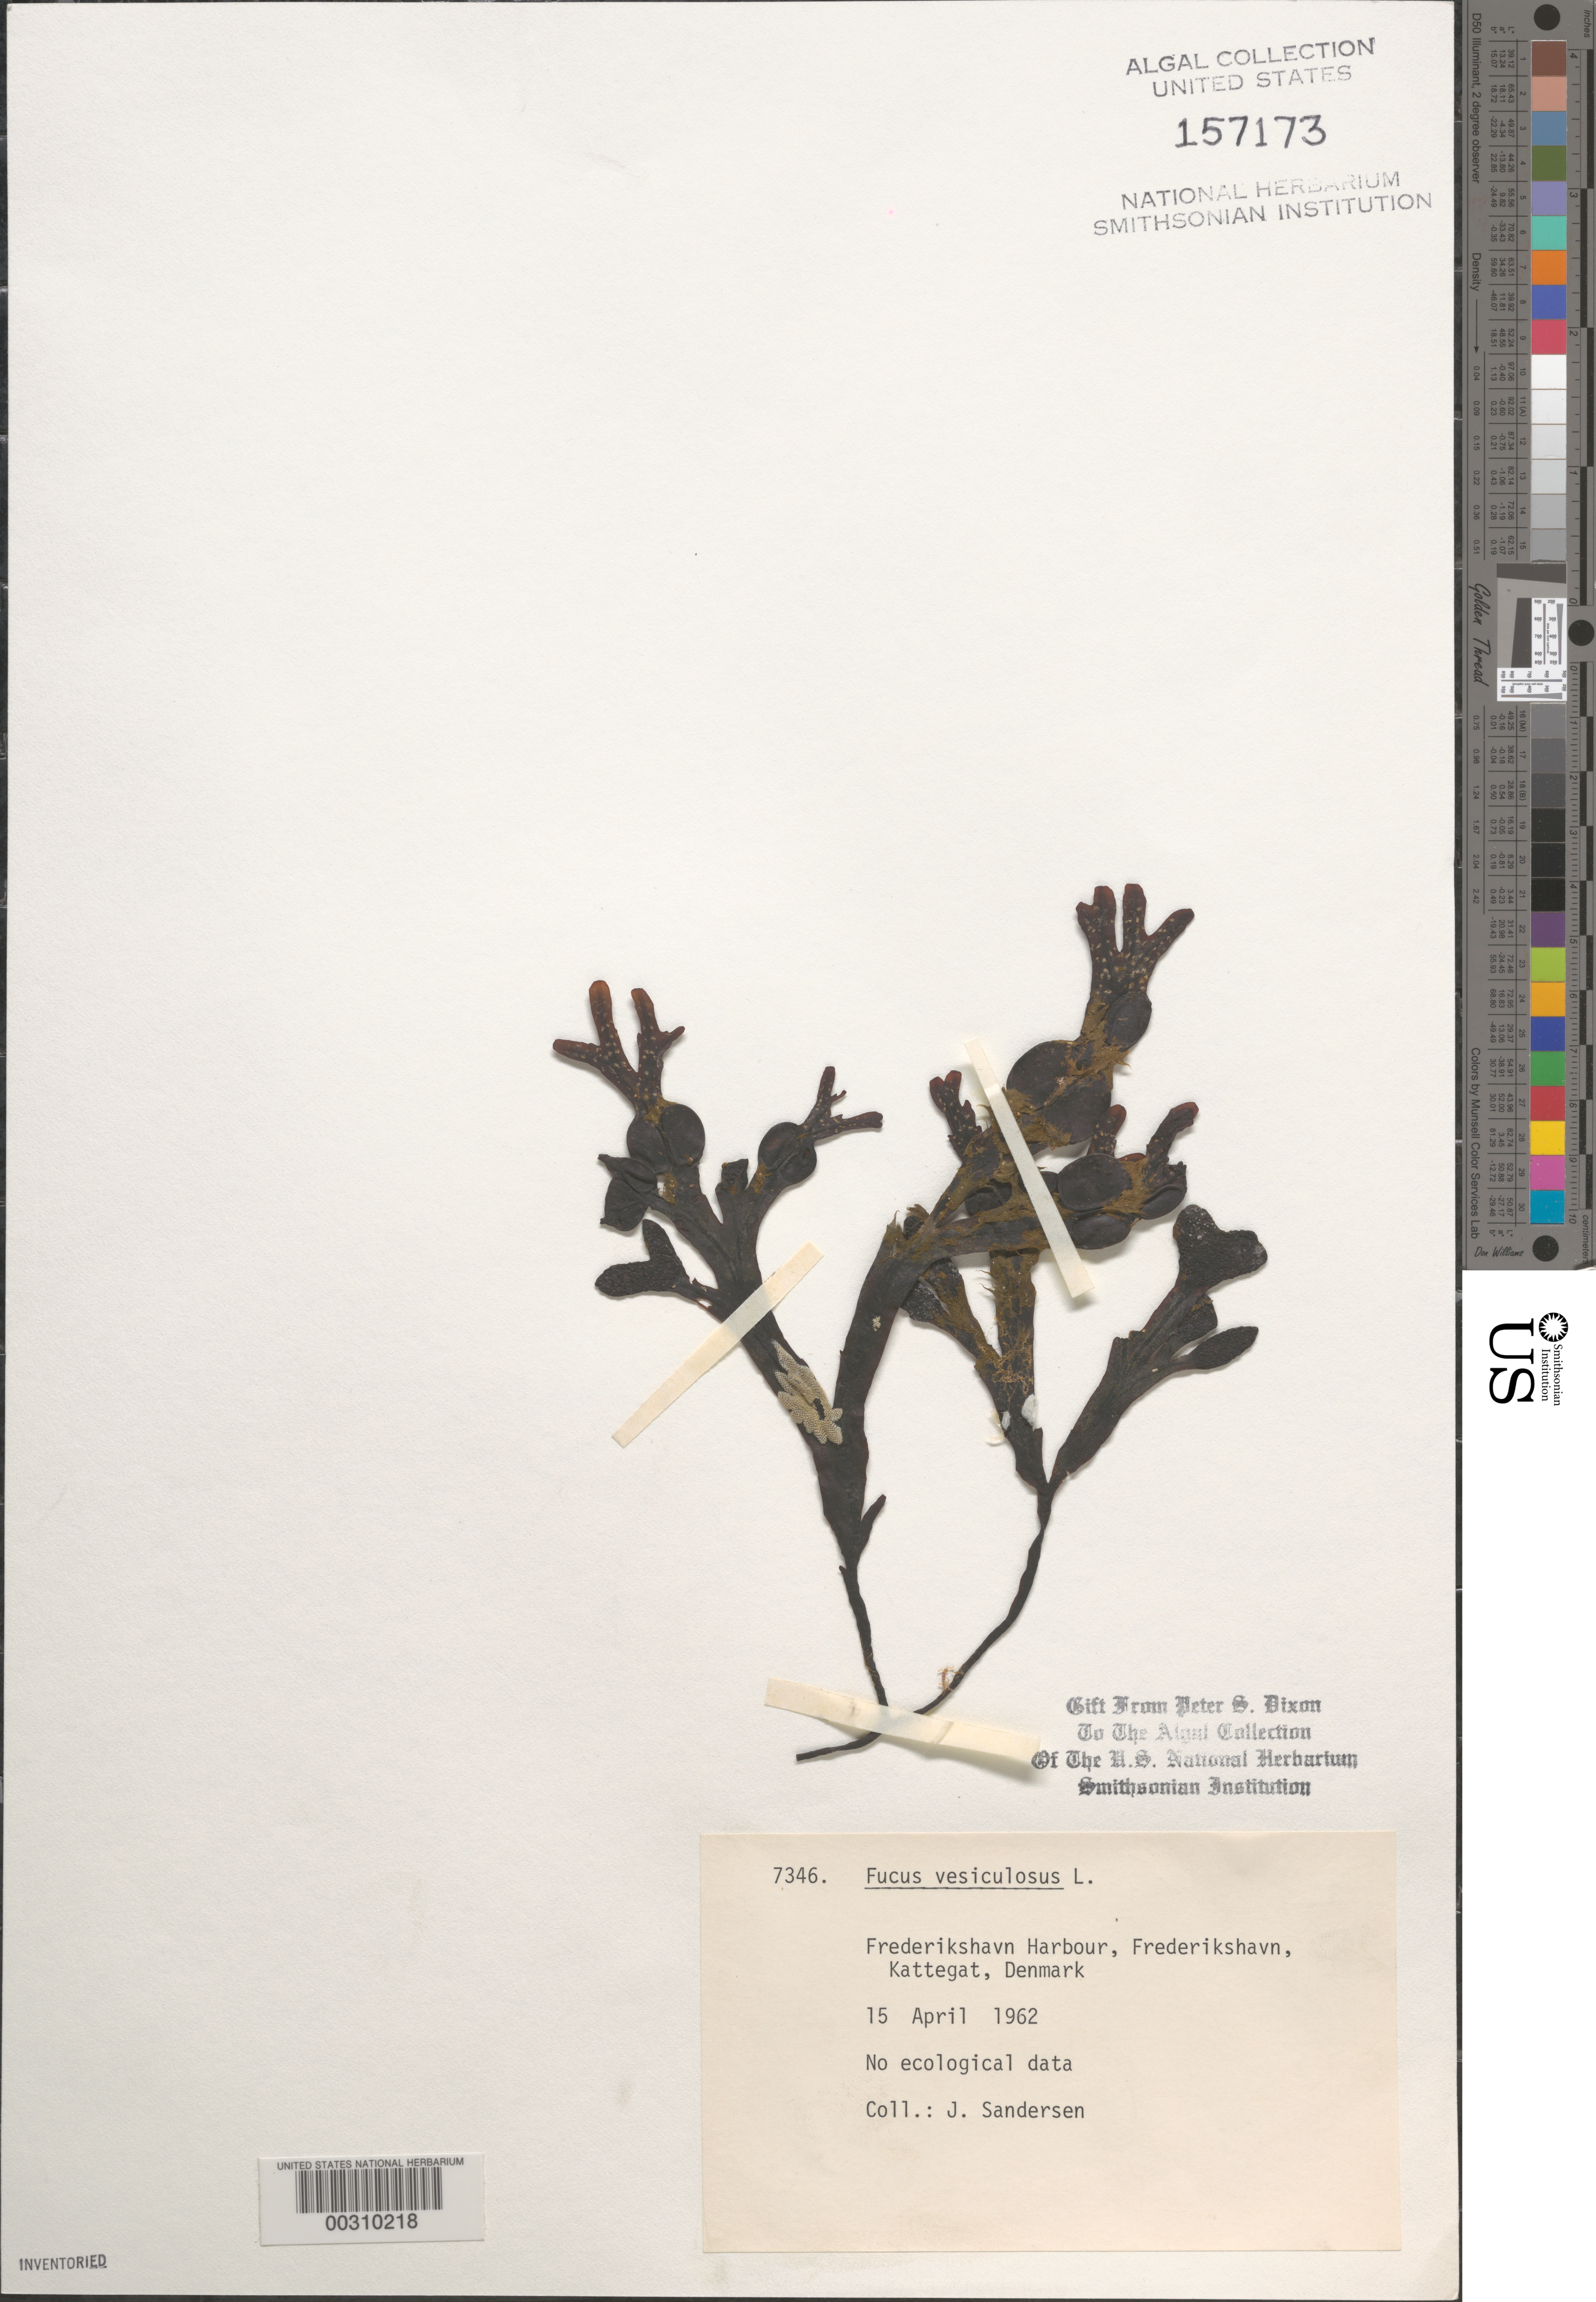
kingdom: Chromista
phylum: Ochrophyta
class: Phaeophyceae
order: Fucales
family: Fucaceae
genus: Fucus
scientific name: Fucus vesiculosus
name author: L.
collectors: J. Sandersen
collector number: PSD 7346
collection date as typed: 15 Apr 1962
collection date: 1962-04-15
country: Denmark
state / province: Nordjylland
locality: Frederikshavn Harbor, Kattegat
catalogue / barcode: US 157173